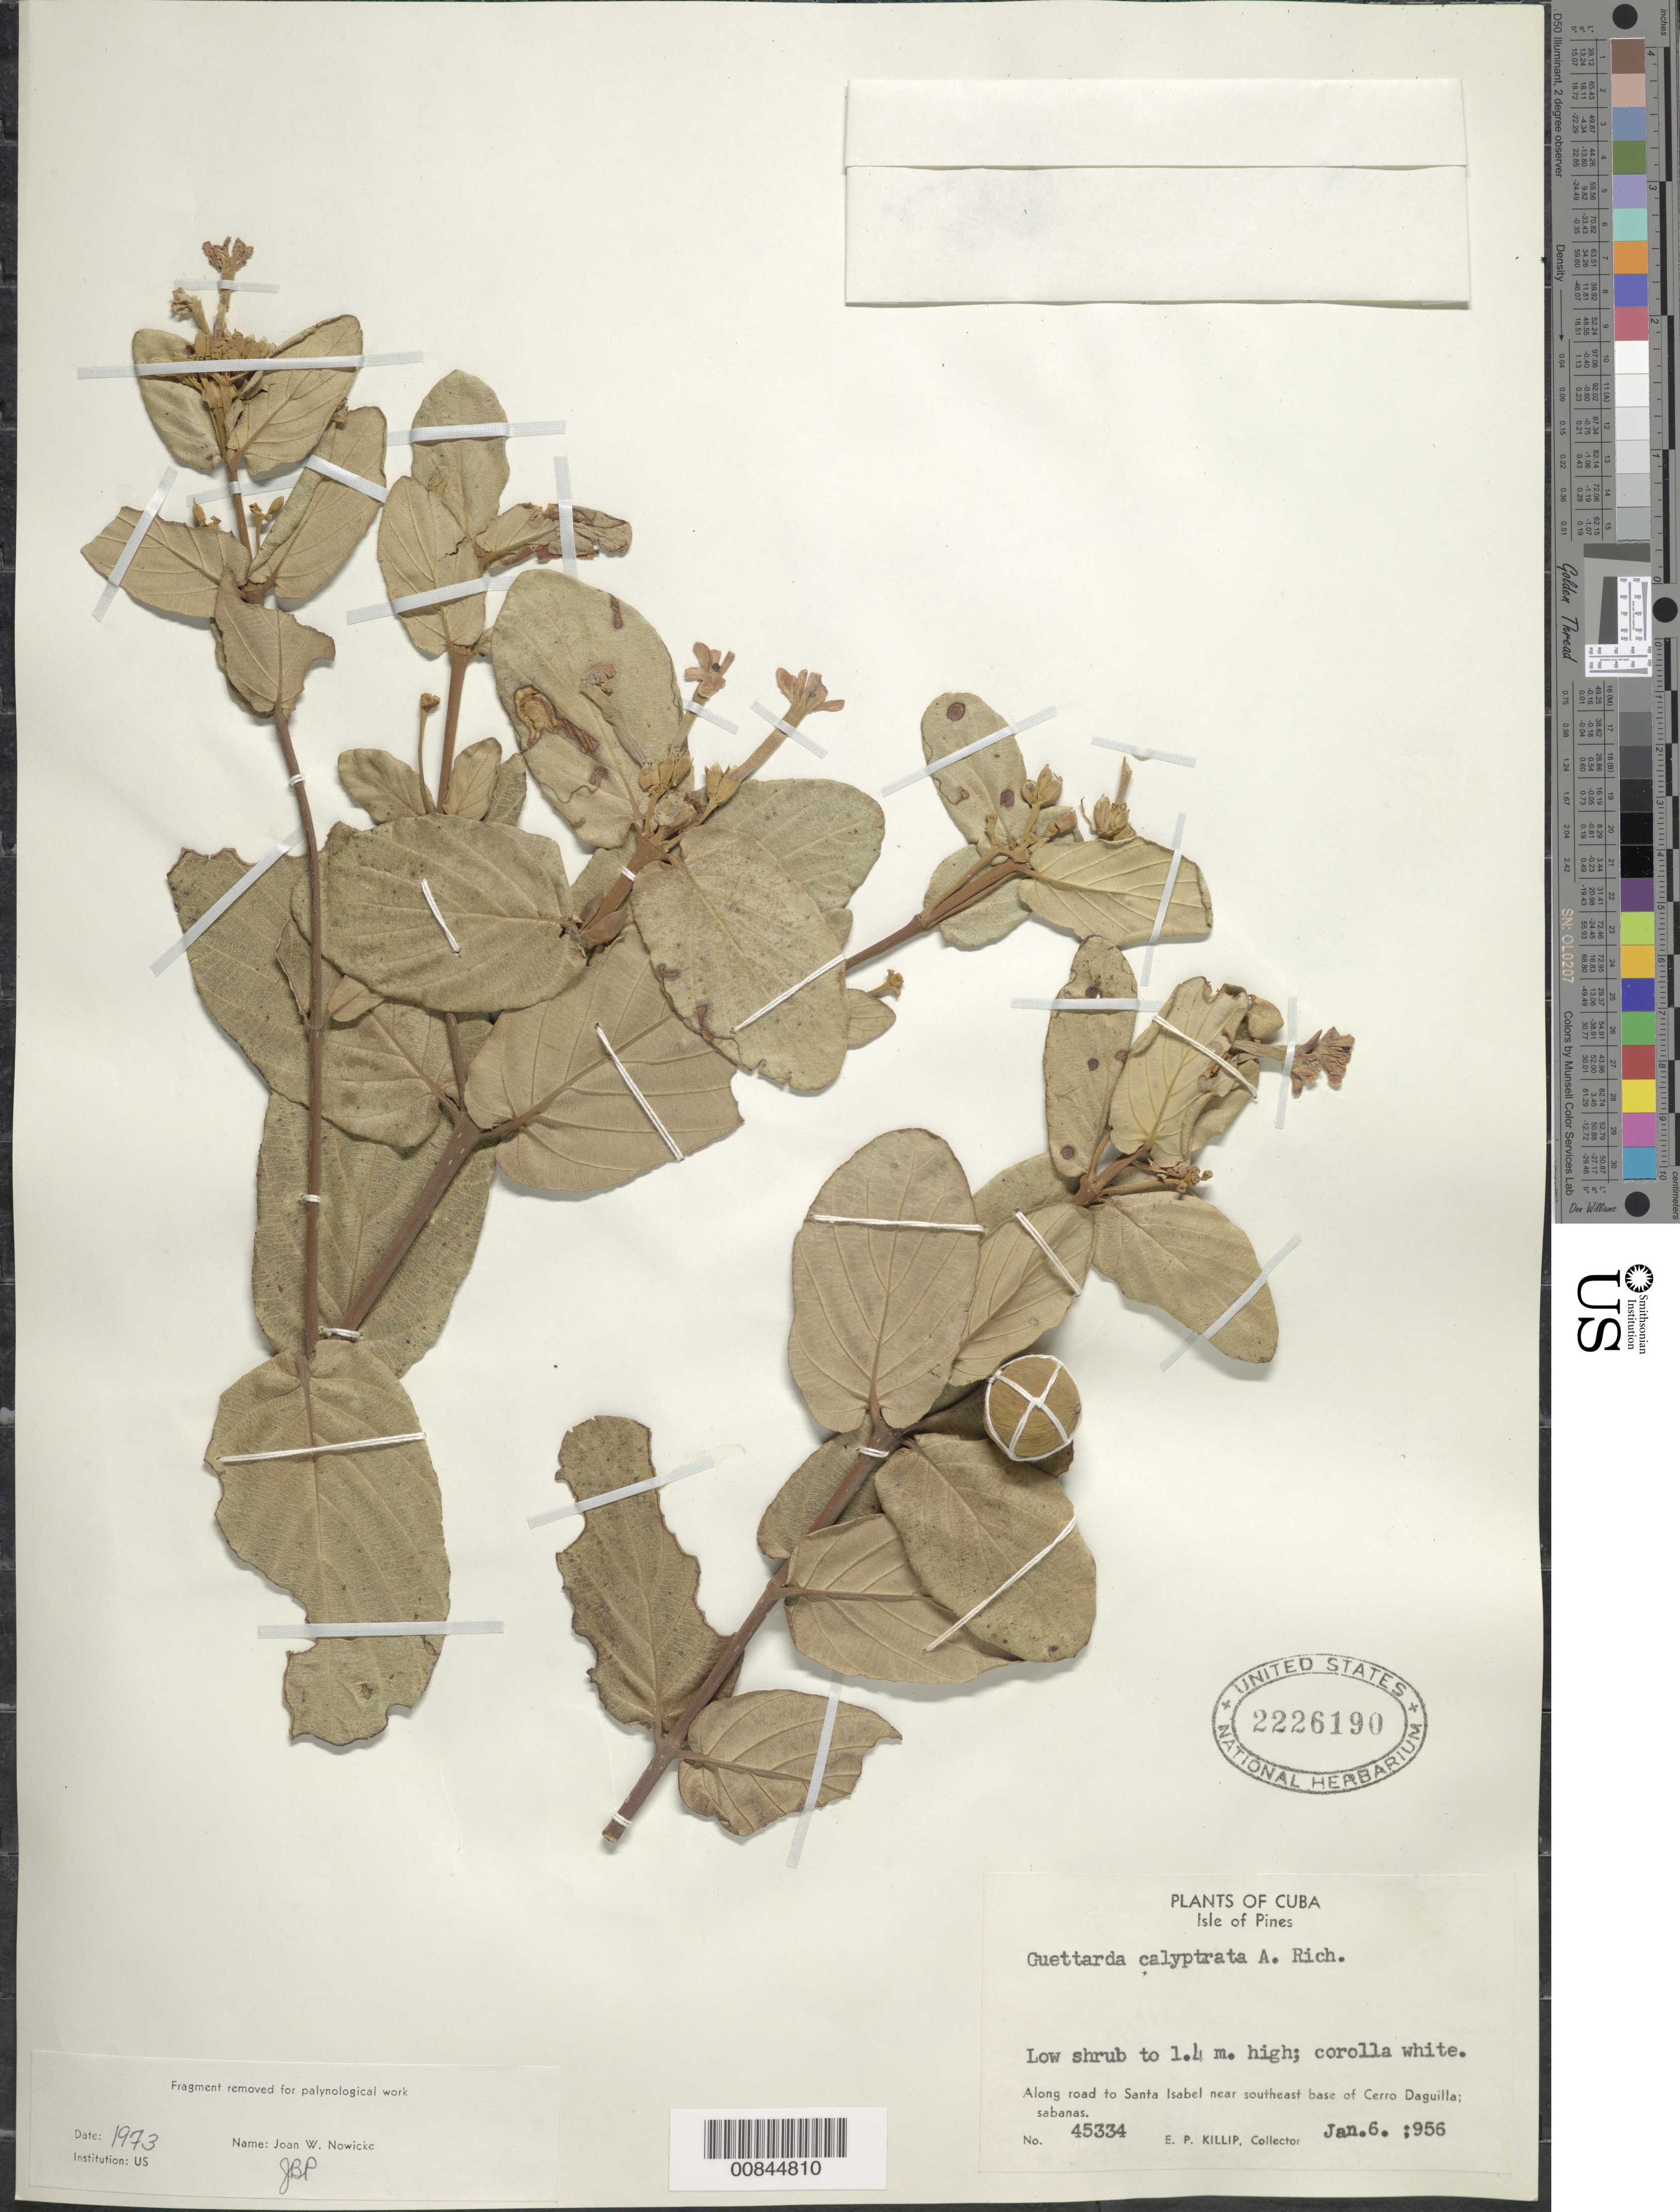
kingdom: Plantae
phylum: Tracheophyta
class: Magnoliopsida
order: Gentianales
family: Rubiaceae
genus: Guettarda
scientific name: Guettarda calyptrata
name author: A. Rich.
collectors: E. P. Killip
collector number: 45334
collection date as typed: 06 Jan 1956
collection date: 1956-01-06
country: Cuba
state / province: Isla de La Juventud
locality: Along road to Santa Isabel near southeast base of Cerro Daguilla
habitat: Sabanas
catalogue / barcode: US 2226190